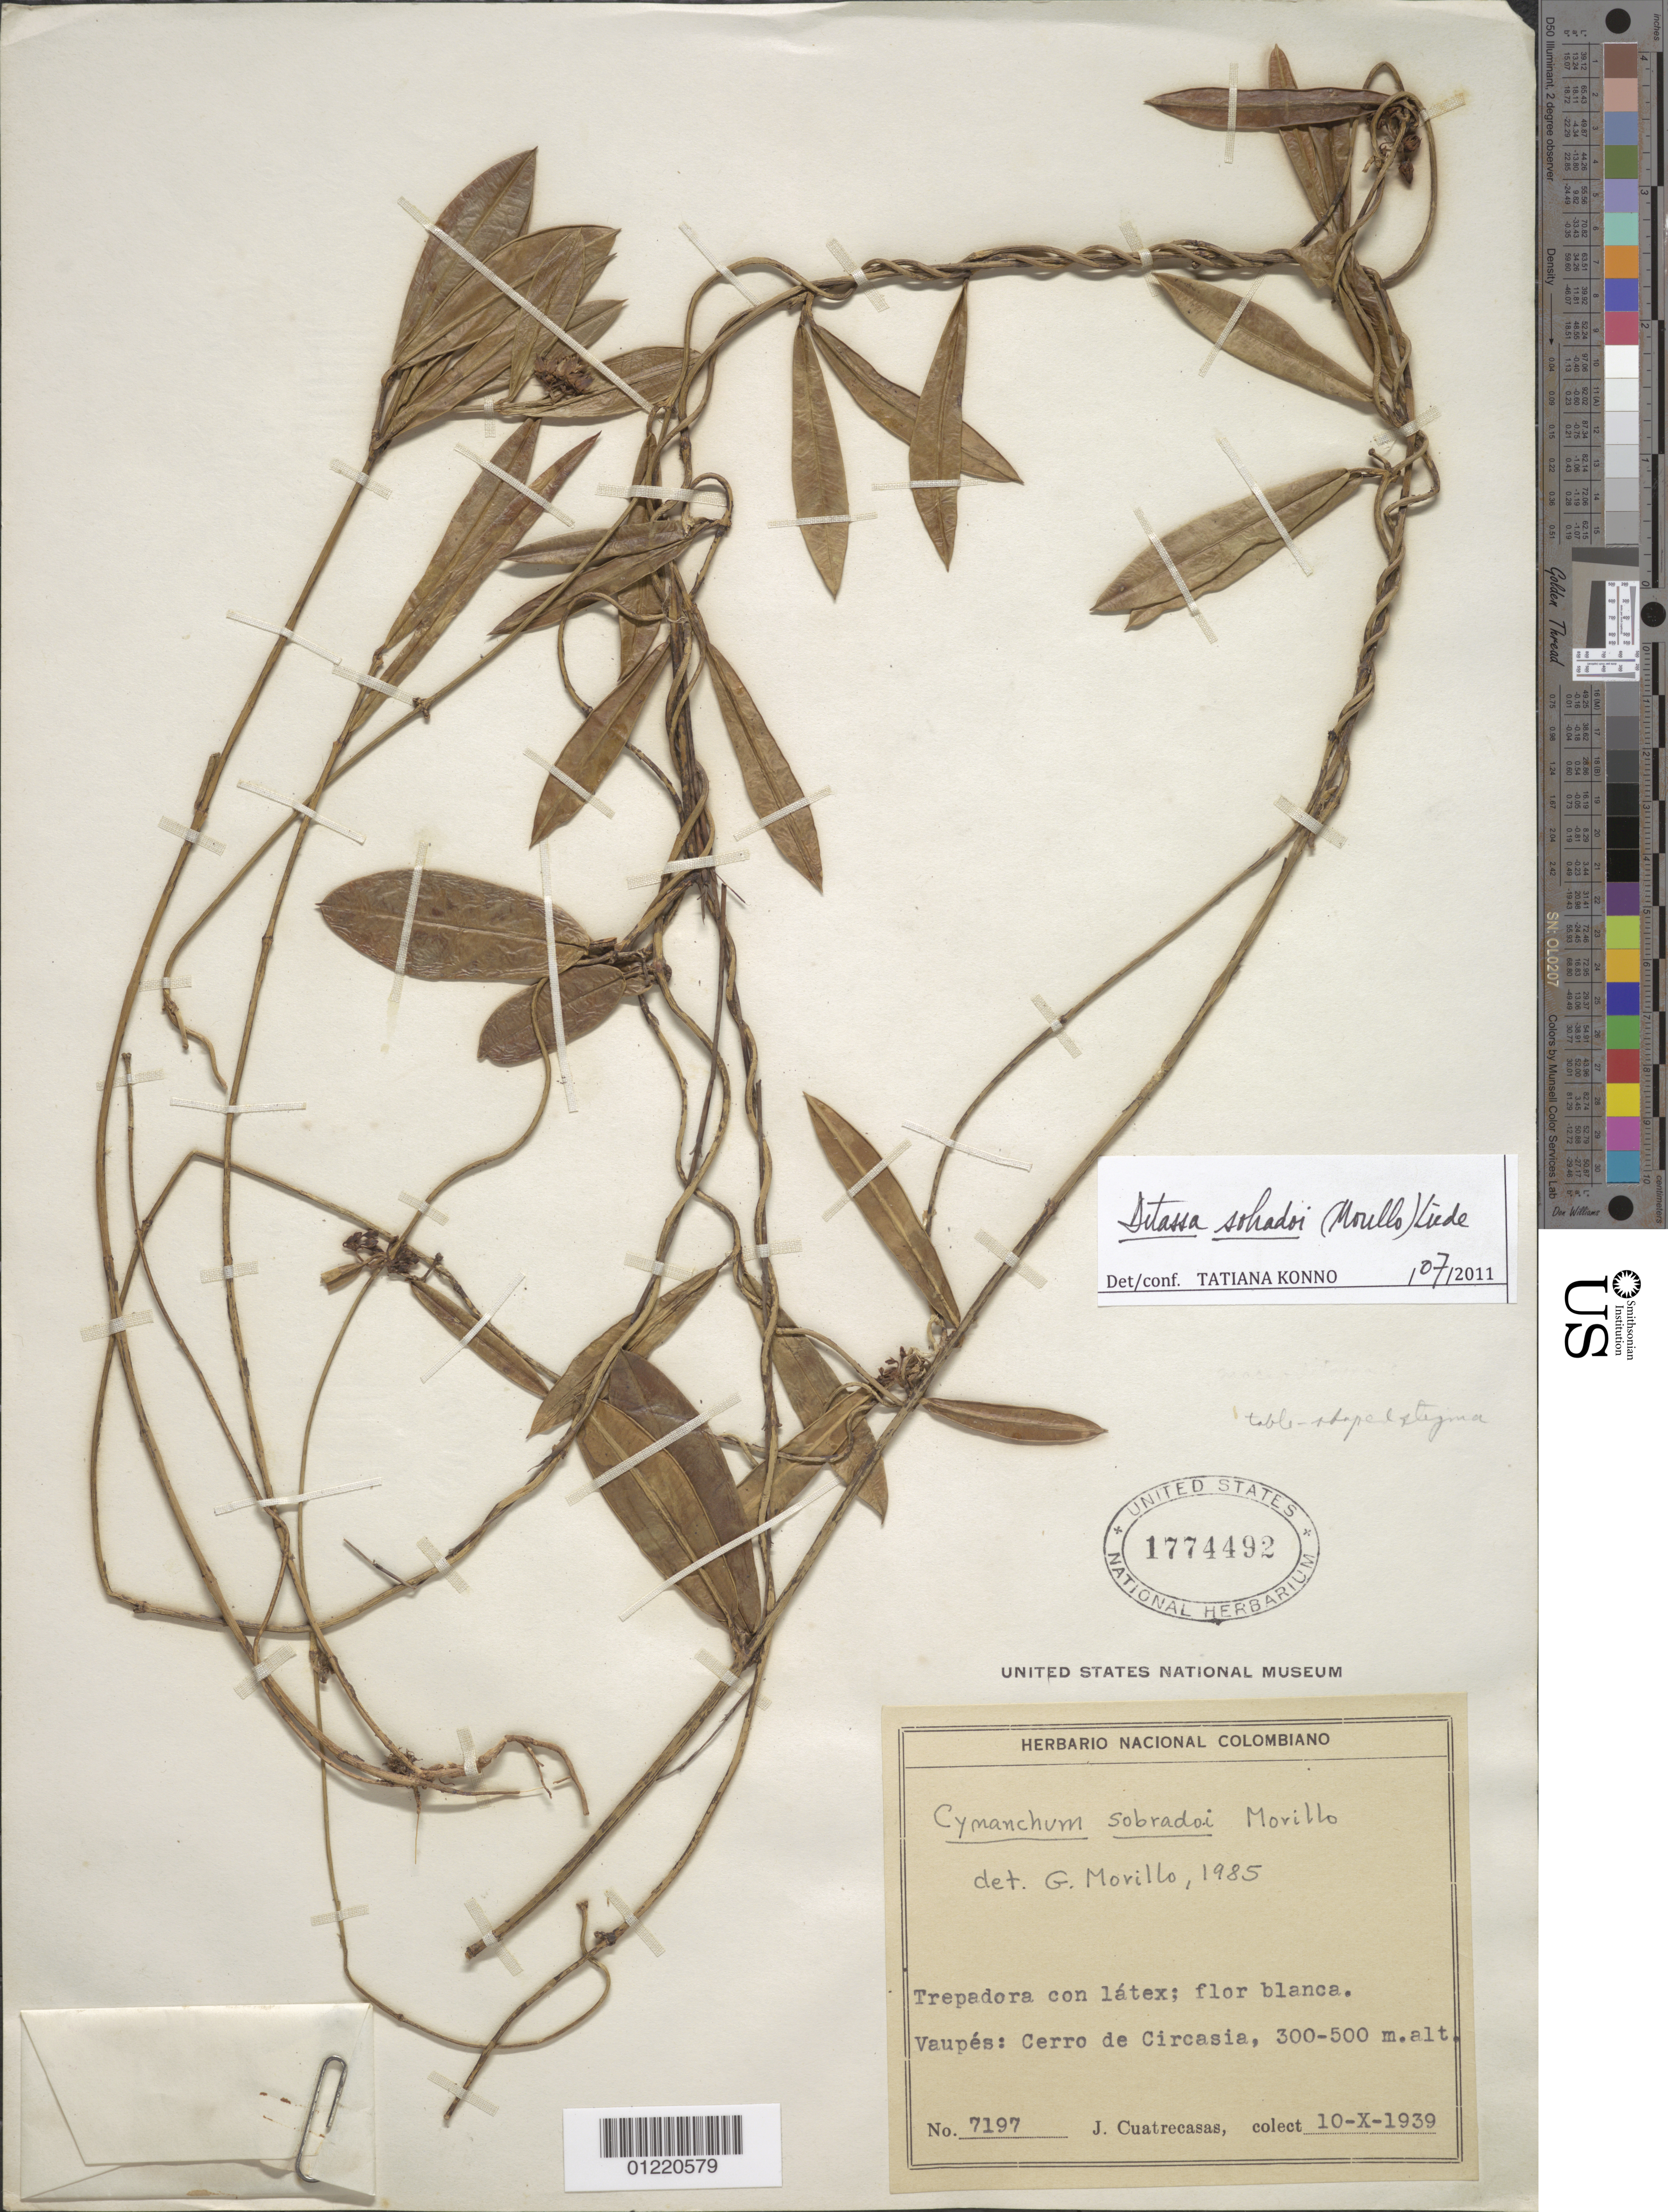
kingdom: Plantae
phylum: Tracheophyta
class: Magnoliopsida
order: Gentianales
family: Apocynaceae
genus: Ditassa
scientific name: Ditassa sobradoi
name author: (Morillo) Liede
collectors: J. Cuatrecasas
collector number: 7197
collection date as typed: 10 Oct 1939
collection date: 1939-10-10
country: Colombia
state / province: Vaupés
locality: Cerro de Circasia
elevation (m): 300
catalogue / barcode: US 1774492